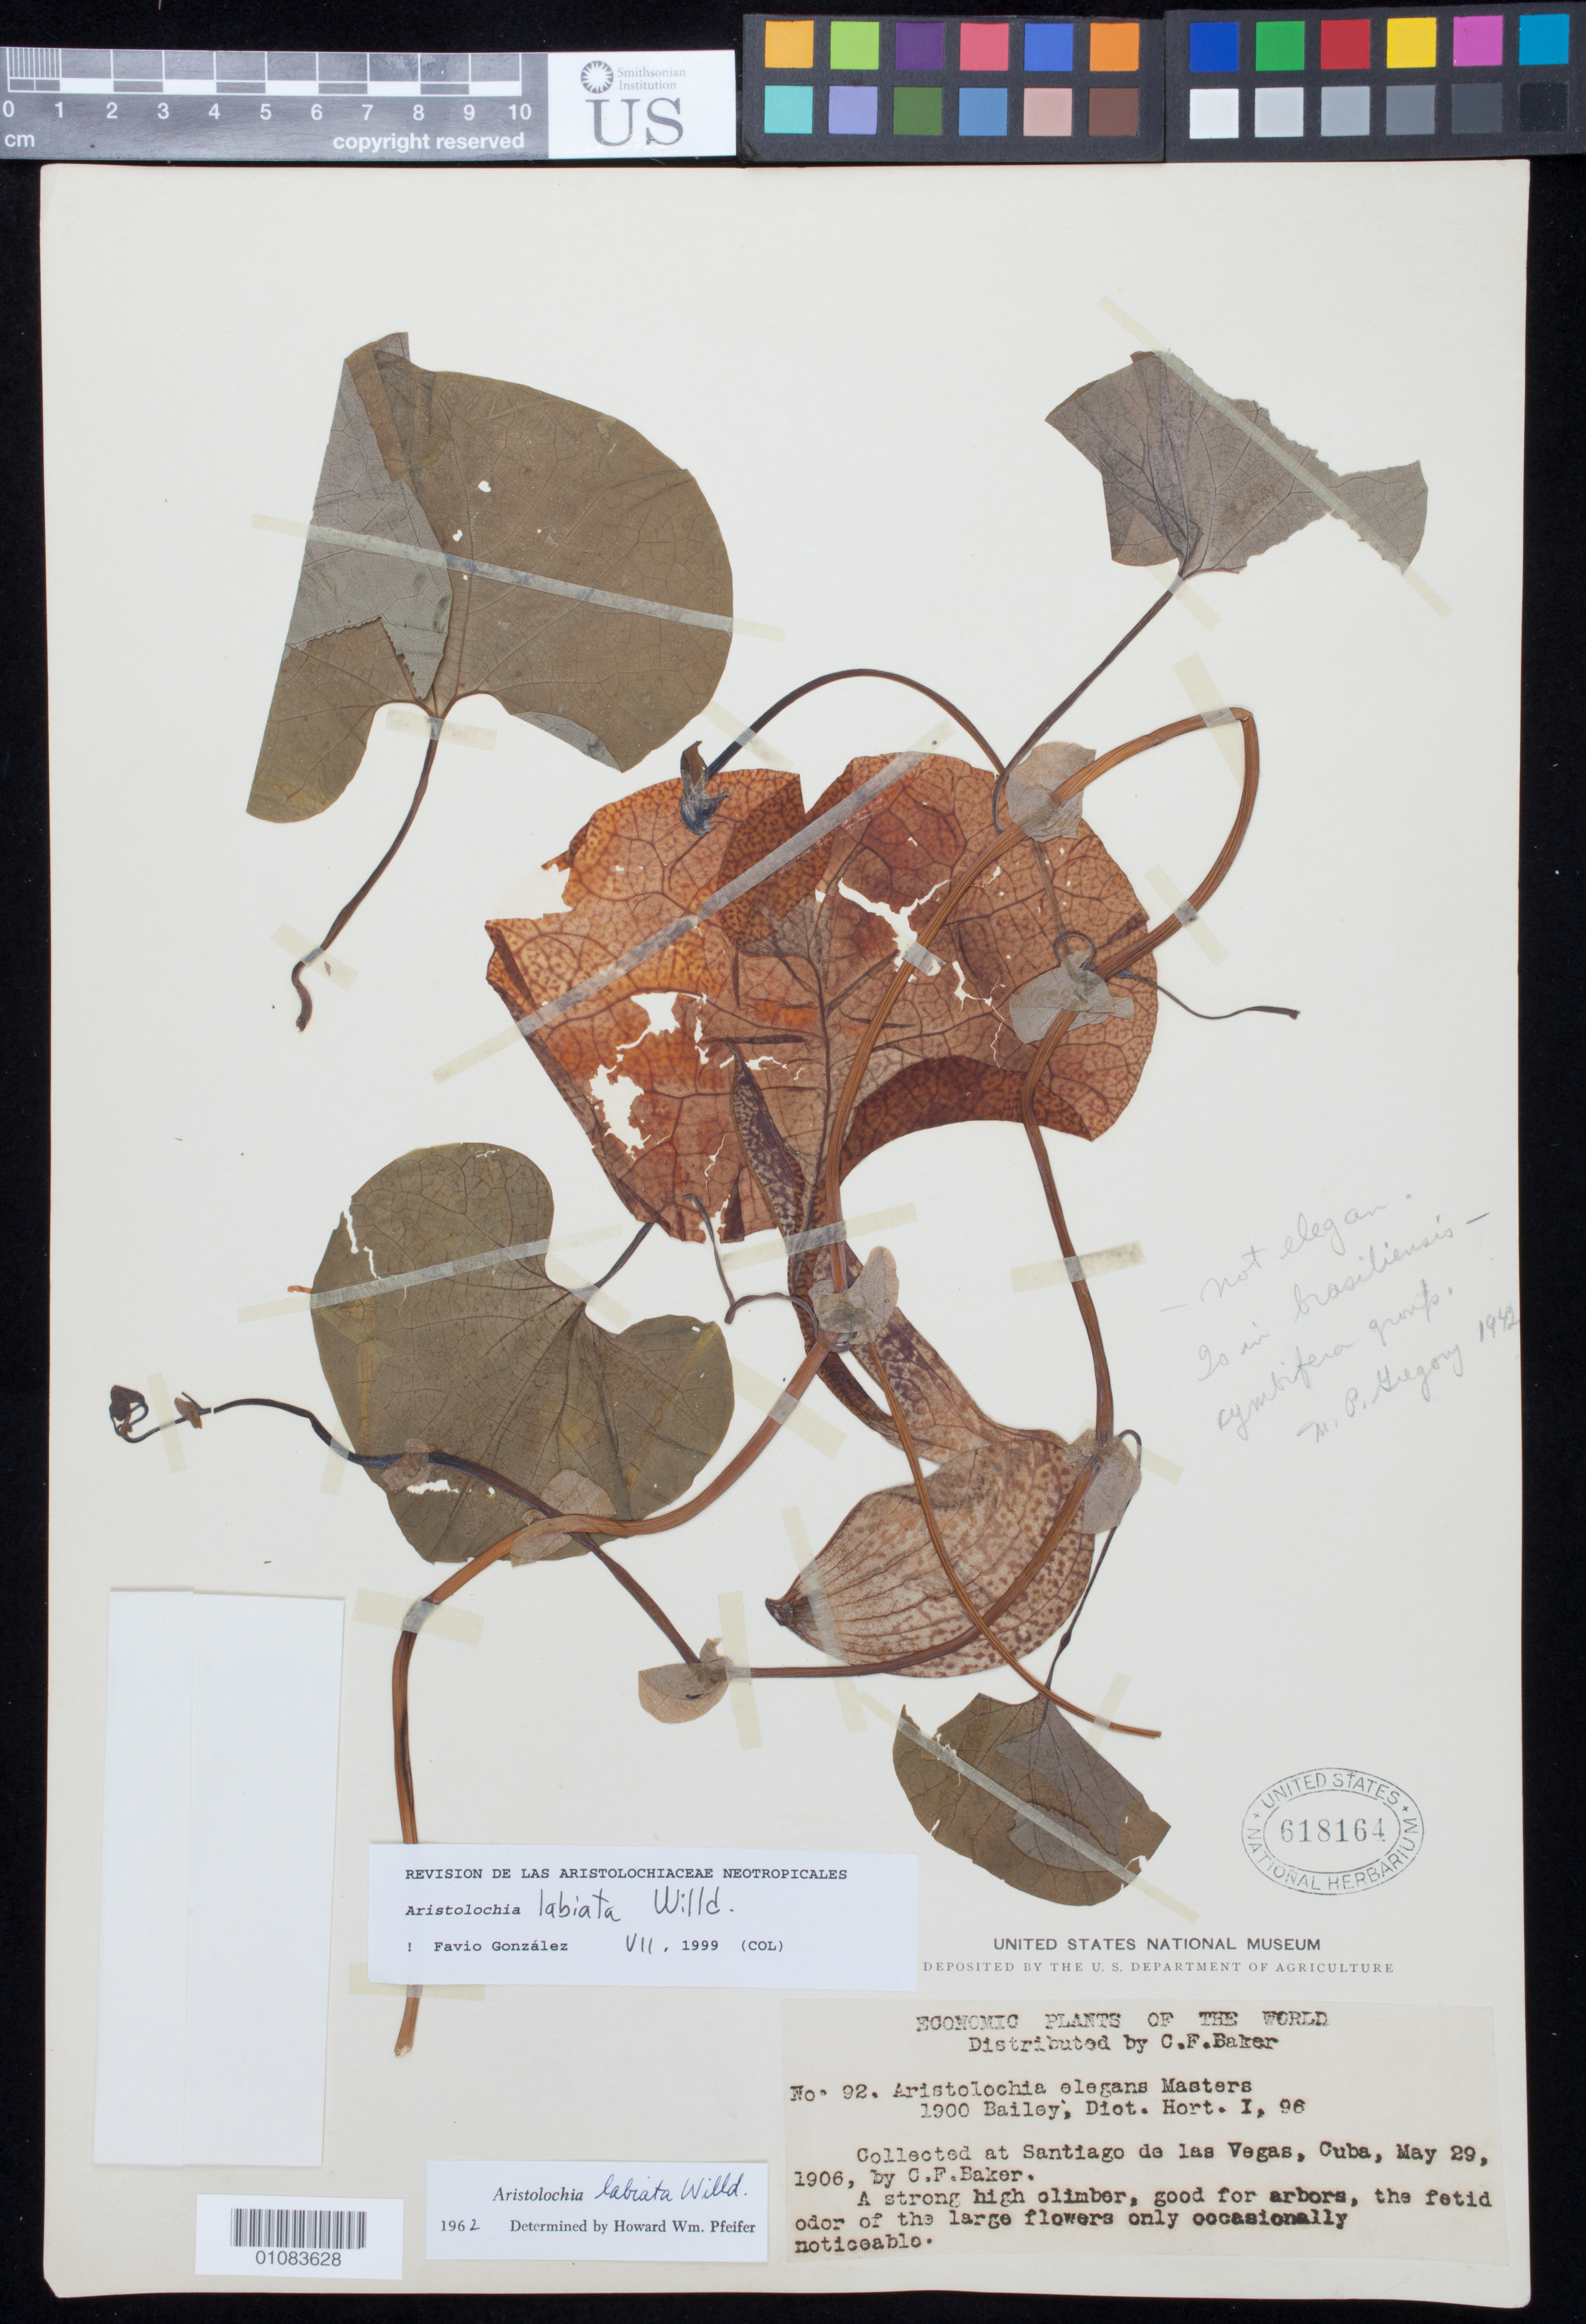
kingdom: Plantae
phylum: Tracheophyta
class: Magnoliopsida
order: Piperales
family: Aristolochiaceae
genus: Aristolochia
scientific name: Aristolochia labiata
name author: Willd.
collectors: C. F. Baker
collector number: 92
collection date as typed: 29 Apr 1906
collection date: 1906-04-29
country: Cuba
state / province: La Habana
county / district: Municipio Boyeros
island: Cuba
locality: Santiago de las Vegas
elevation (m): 97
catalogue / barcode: US 618164